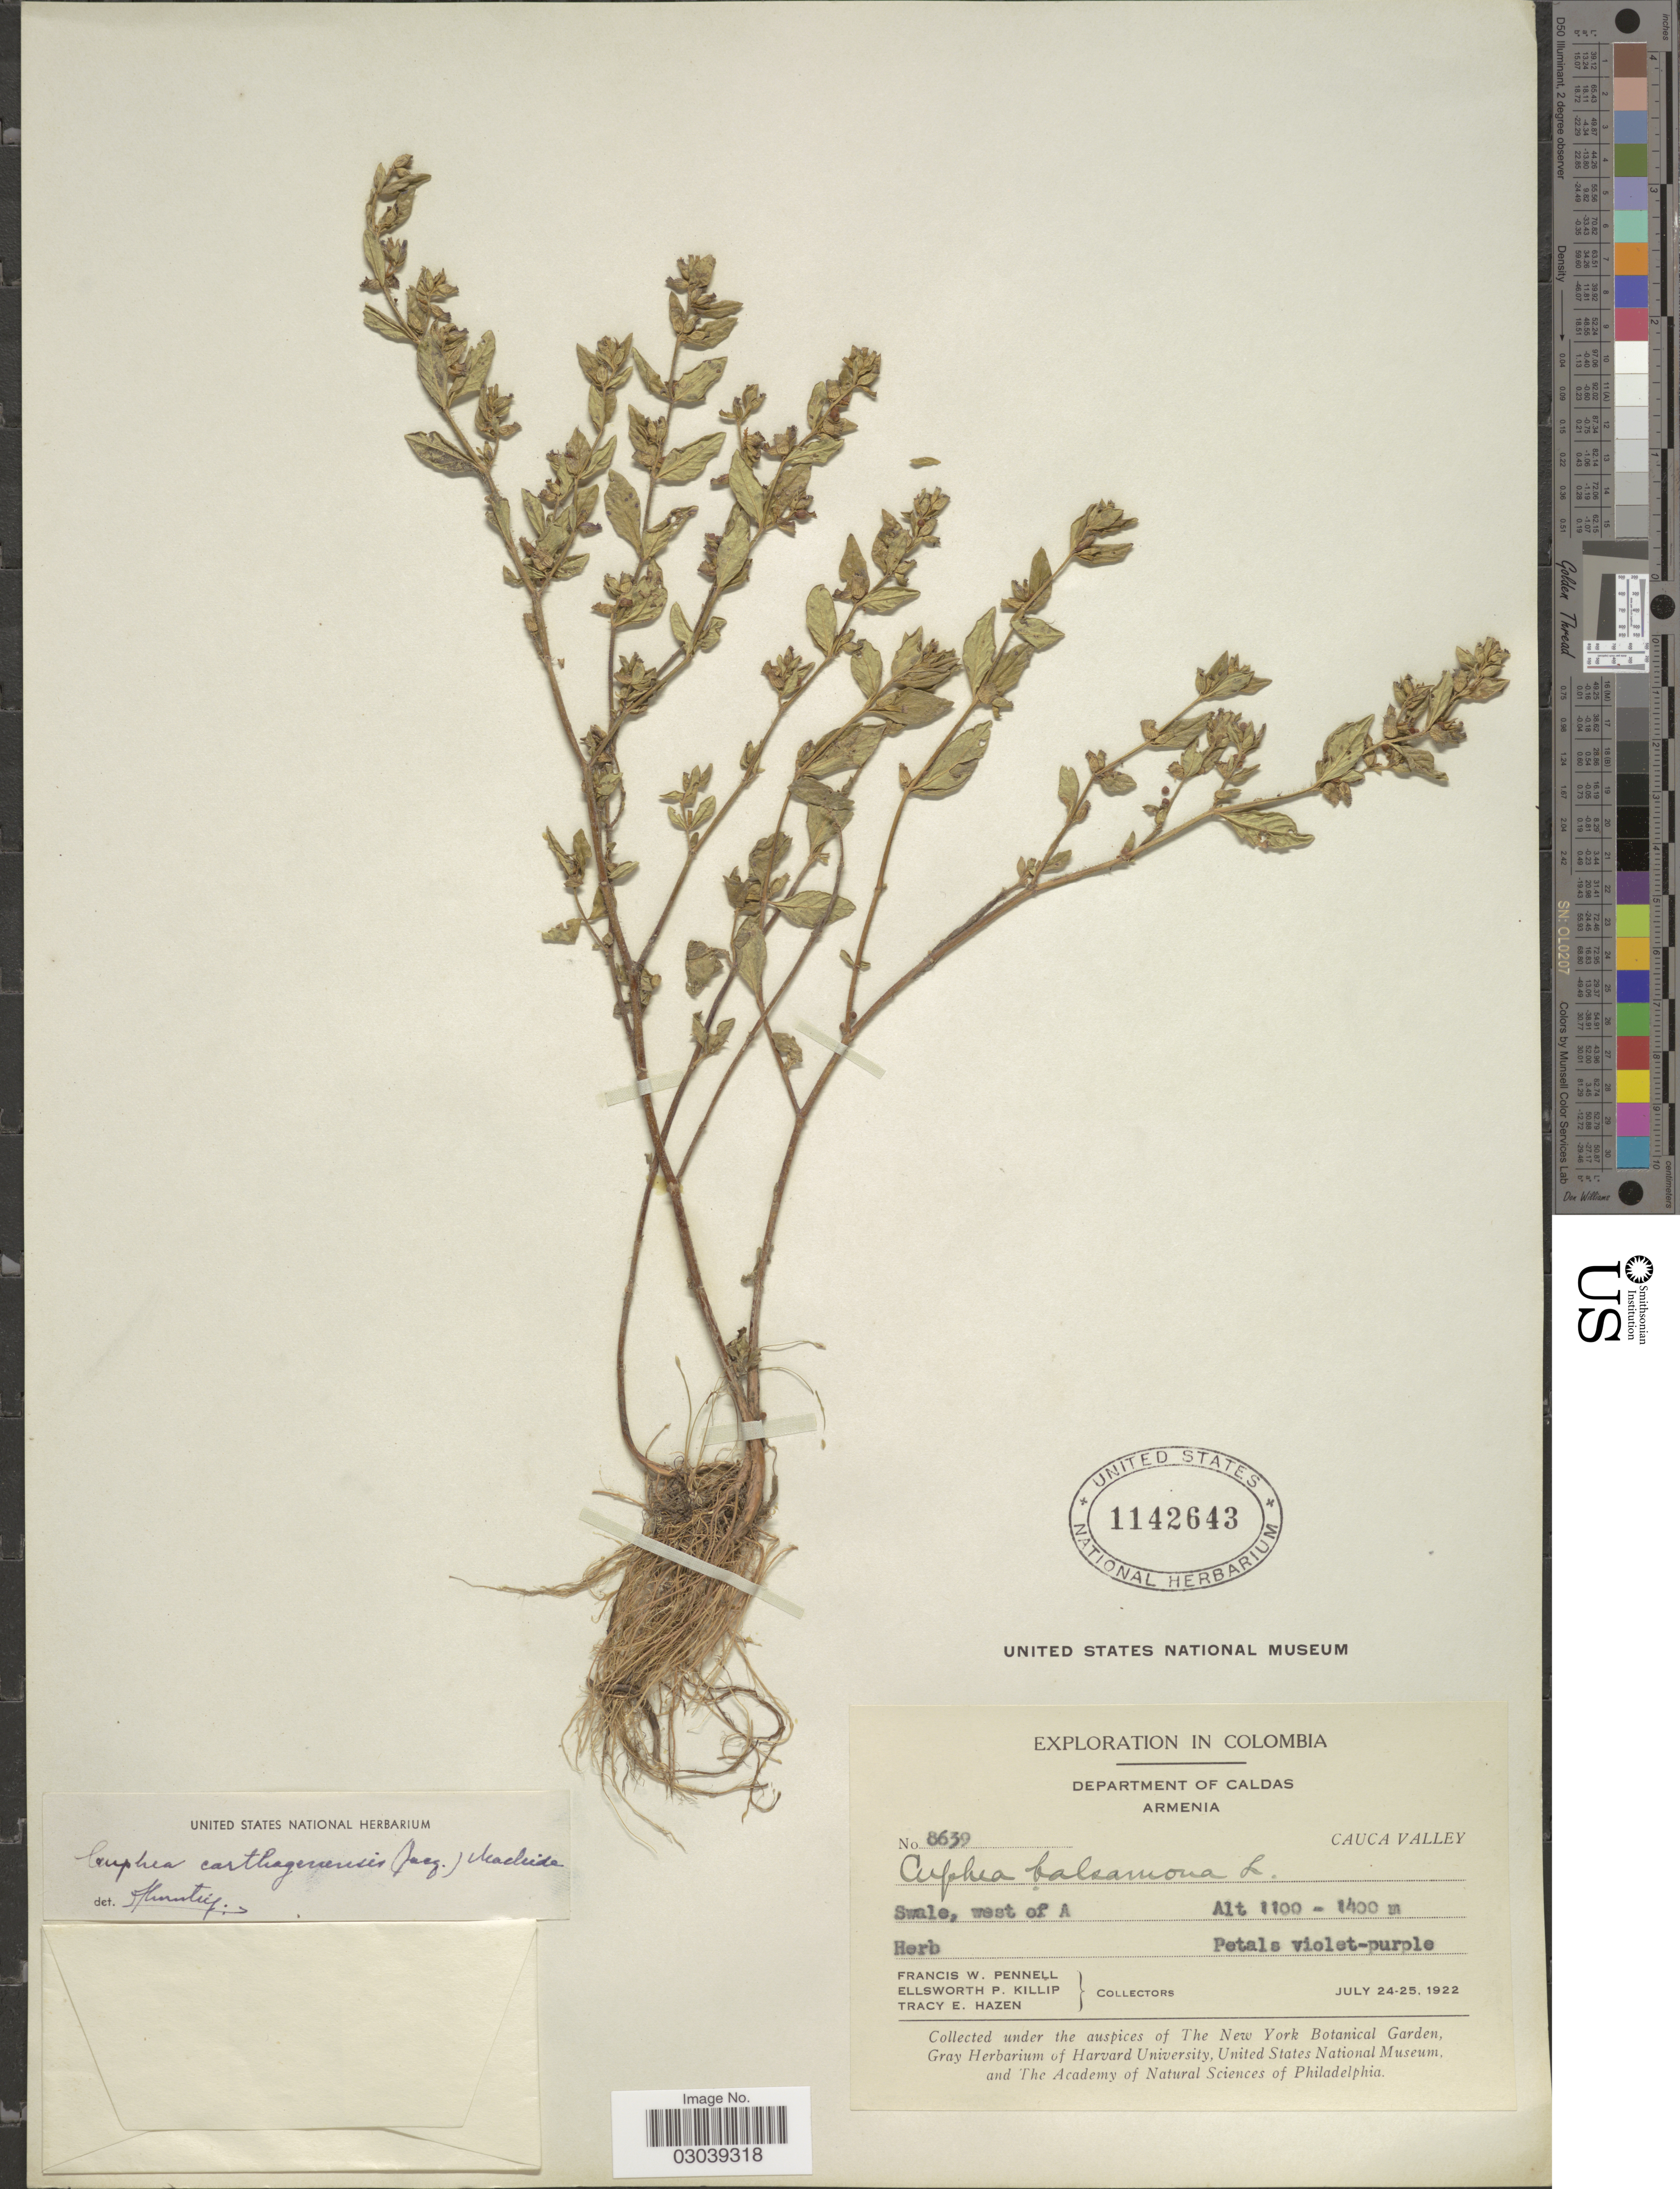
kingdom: Plantae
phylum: Tracheophyta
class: Magnoliopsida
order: Myrtales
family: Lythraceae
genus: Cuphea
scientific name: Cuphea carthagenensis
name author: (Jacq.) J.F. Macbr.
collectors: F. W. Pennell, E. P. Killip & T. E. Hazen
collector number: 8639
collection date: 1922-07-24/1922-07-25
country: Colombia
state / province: Caldas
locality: Department of Caldas. Armenia. Cauca Valley. West of A.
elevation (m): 1100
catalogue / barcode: US 1142643